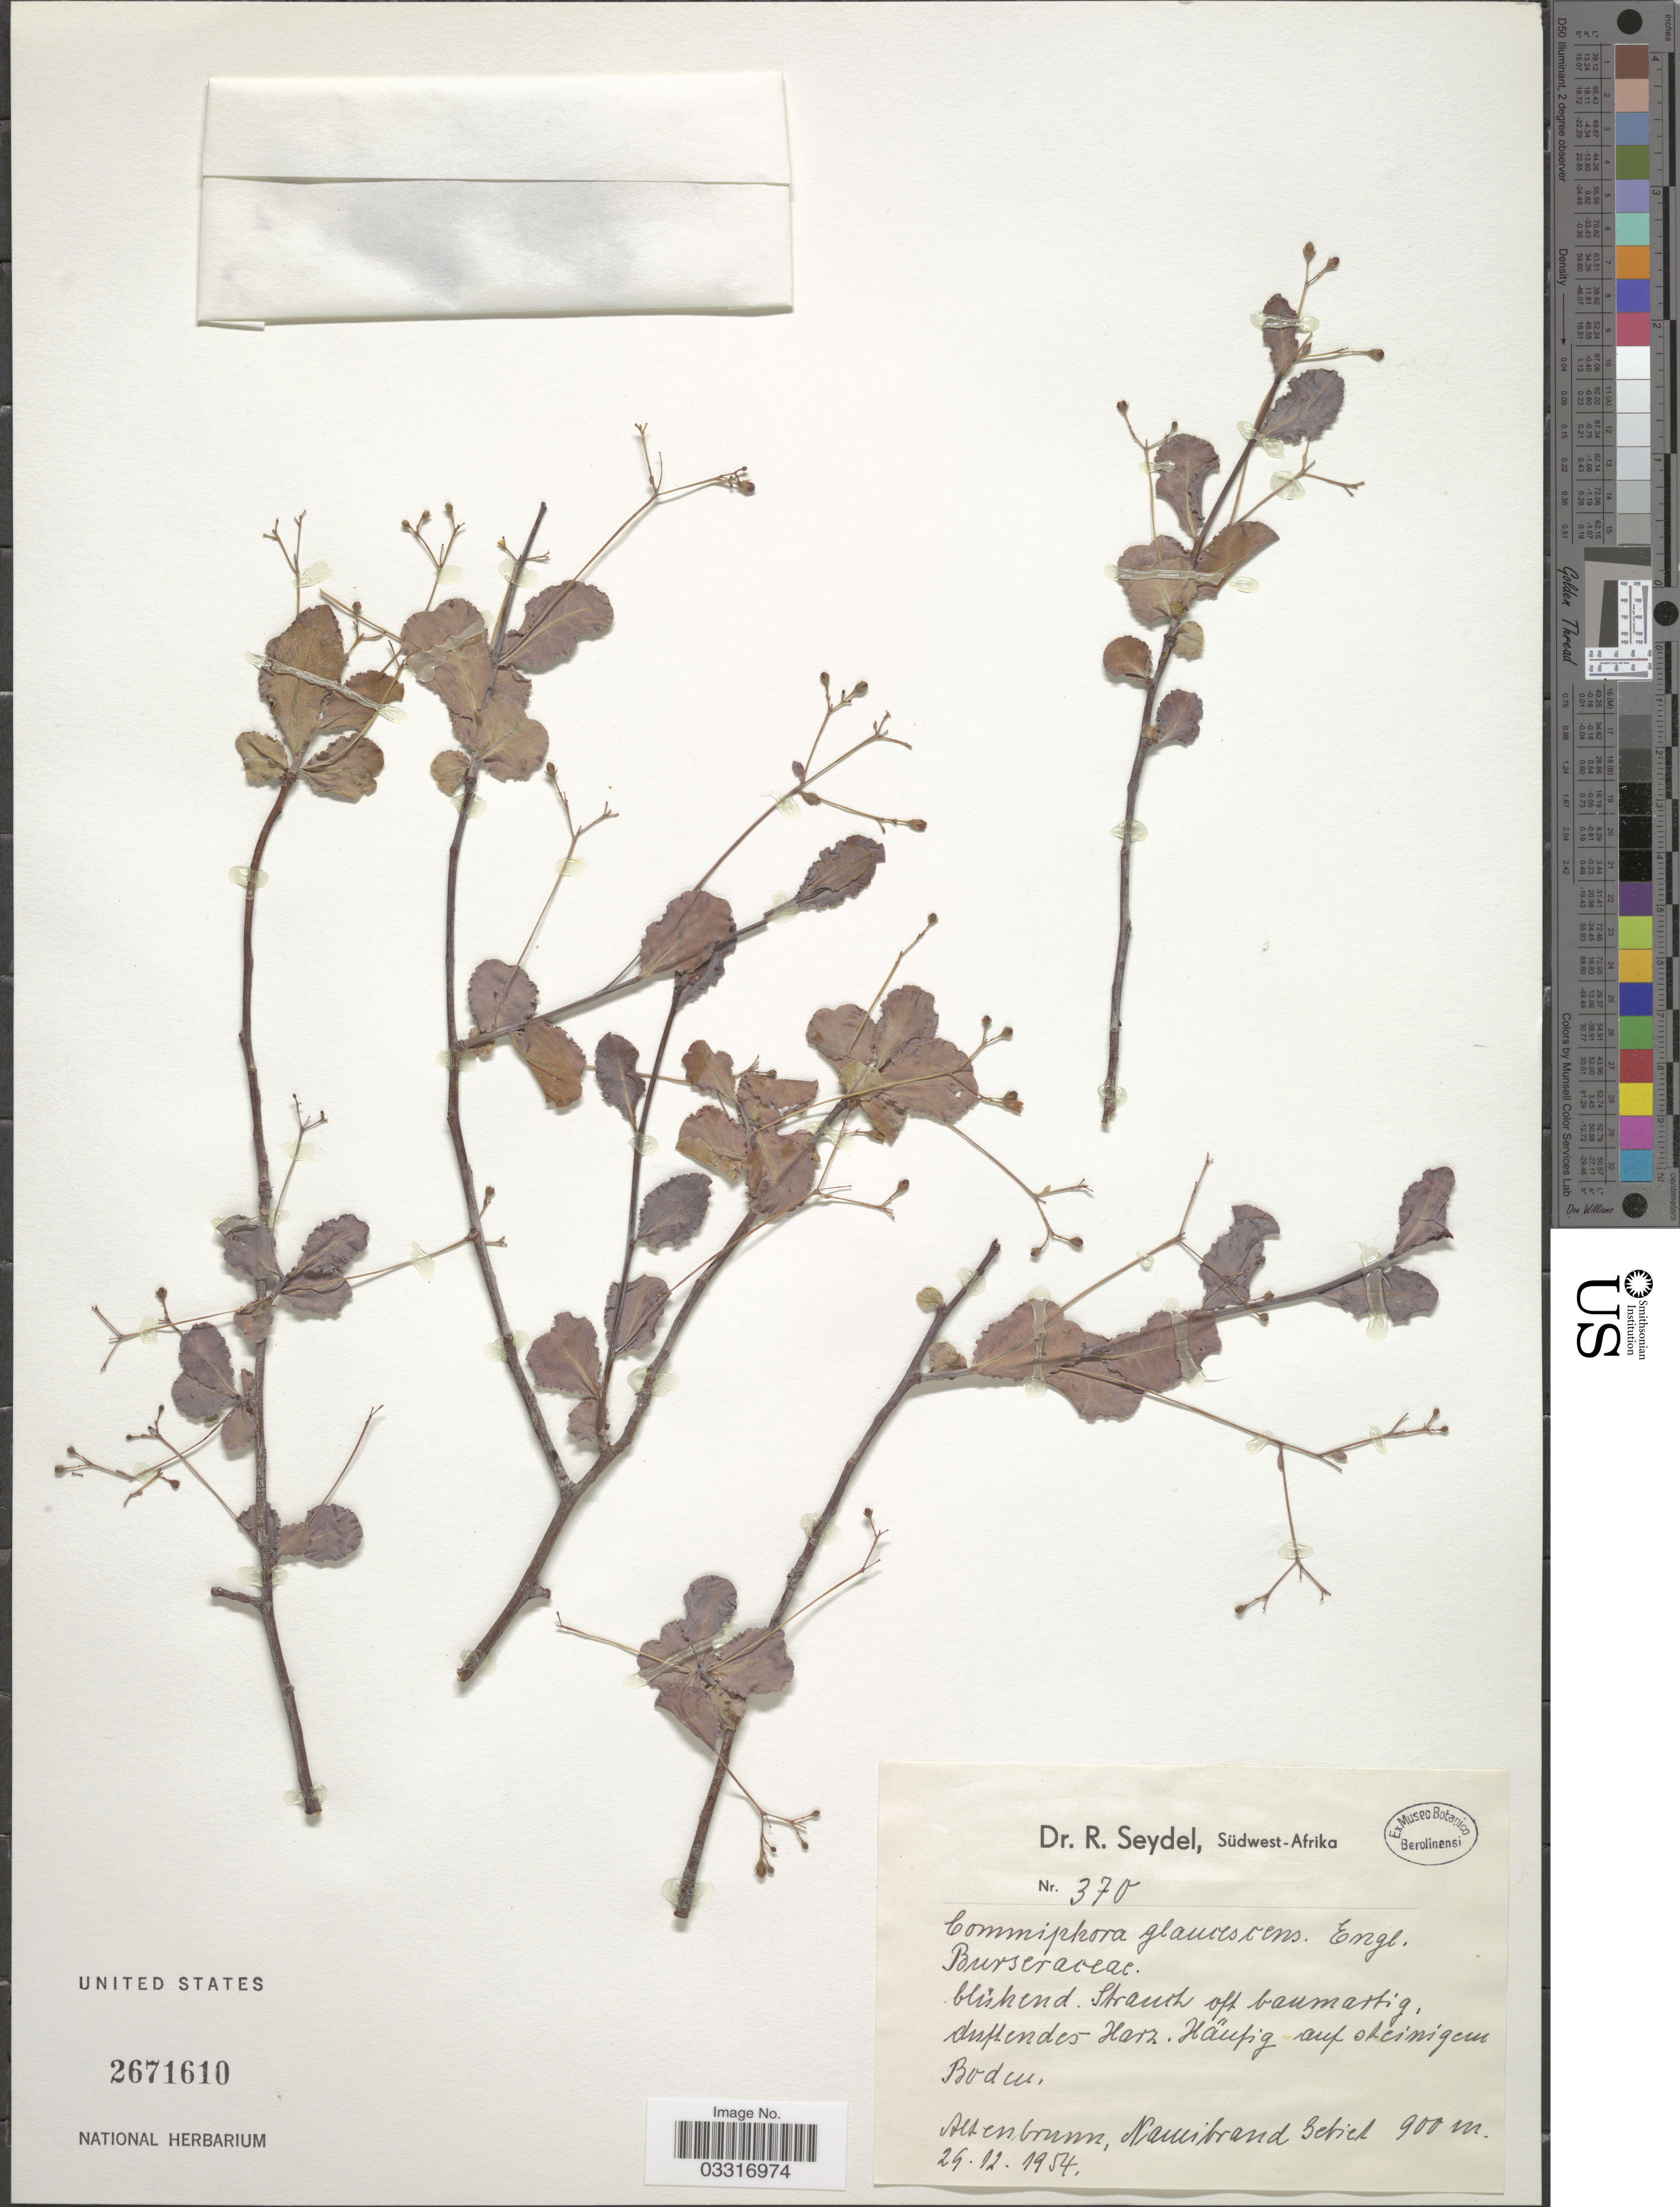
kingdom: Plantae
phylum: Tracheophyta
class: Magnoliopsida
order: Sapindales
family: Burseraceae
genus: Commiphora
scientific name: Commiphora glaucescens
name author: Engl.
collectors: R. Seydel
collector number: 370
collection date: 1954-12-29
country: Namibia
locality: Südwest-Afrika. Altenbrunn, Namibrand Gebiet.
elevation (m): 900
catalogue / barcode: US 2671610